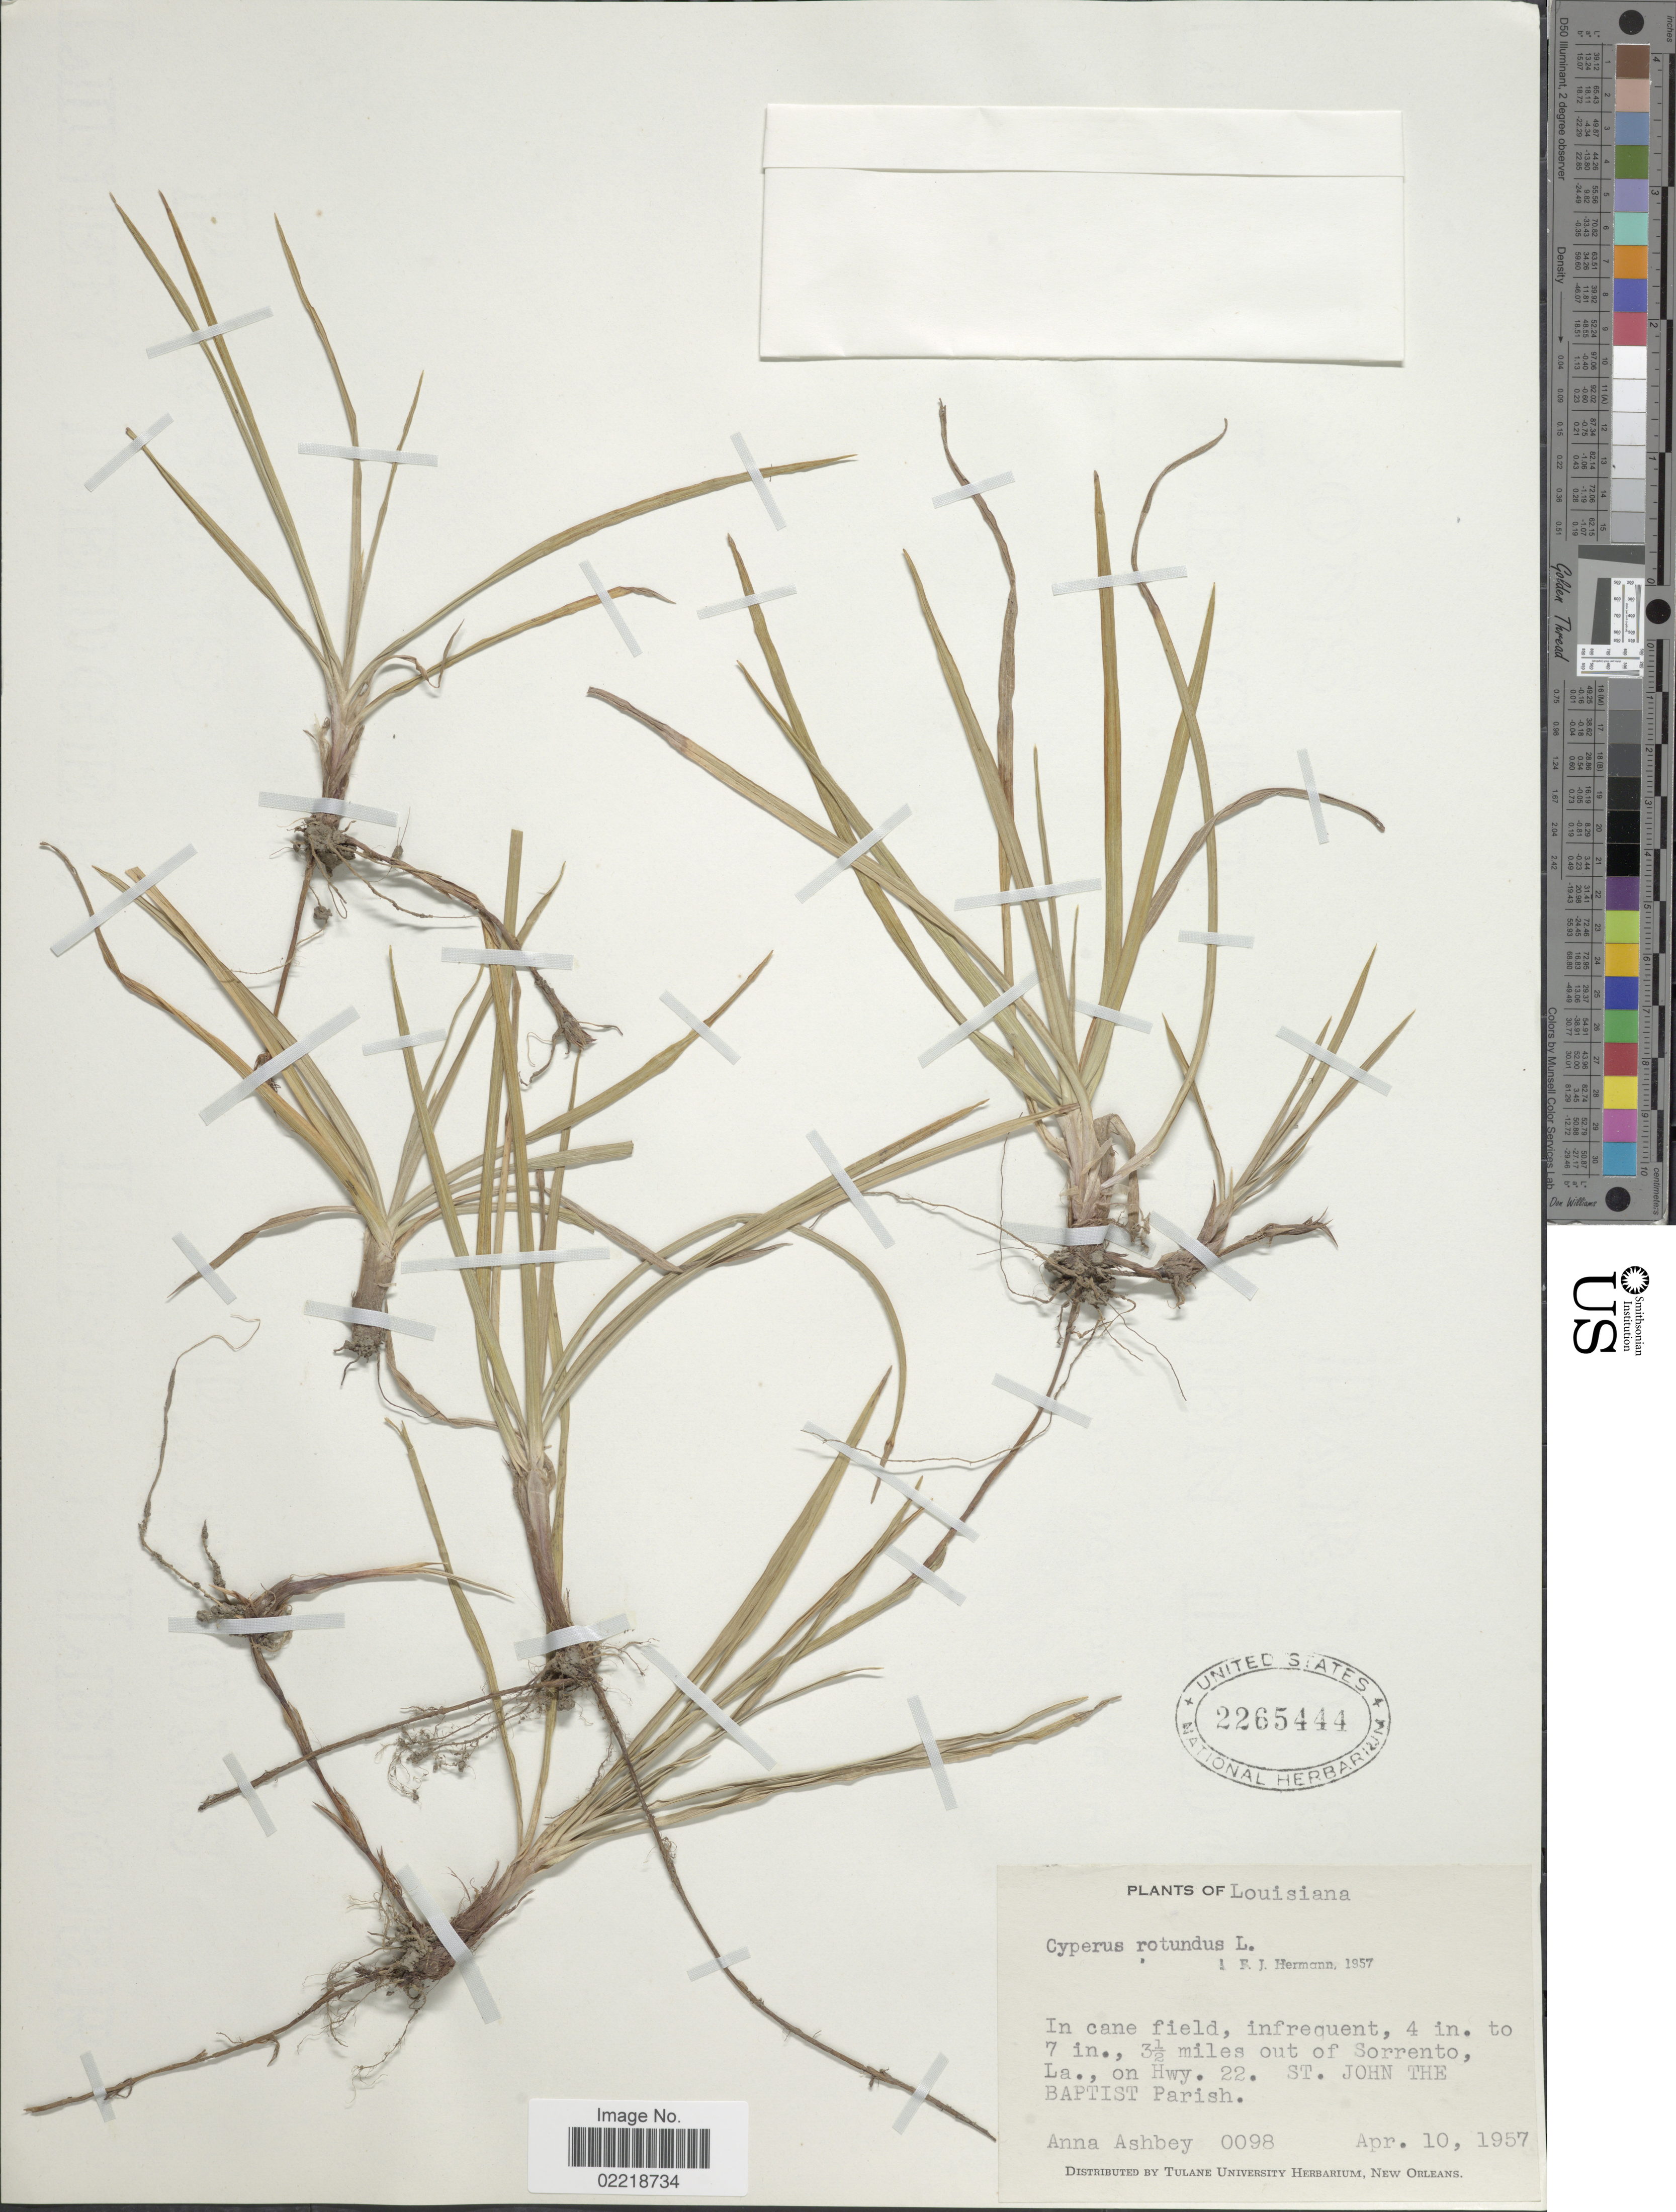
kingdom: Plantae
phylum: Tracheophyta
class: Liliopsida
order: Poales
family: Cyperaceae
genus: Cyperus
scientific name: Cyperus rotundus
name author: L.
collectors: A. Ashbey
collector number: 0098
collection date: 1957-04-10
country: United States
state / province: Louisiana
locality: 3½ miles out of Sorrento, on Hwy. 22. St. John the Baptist Parish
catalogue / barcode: US 2265444